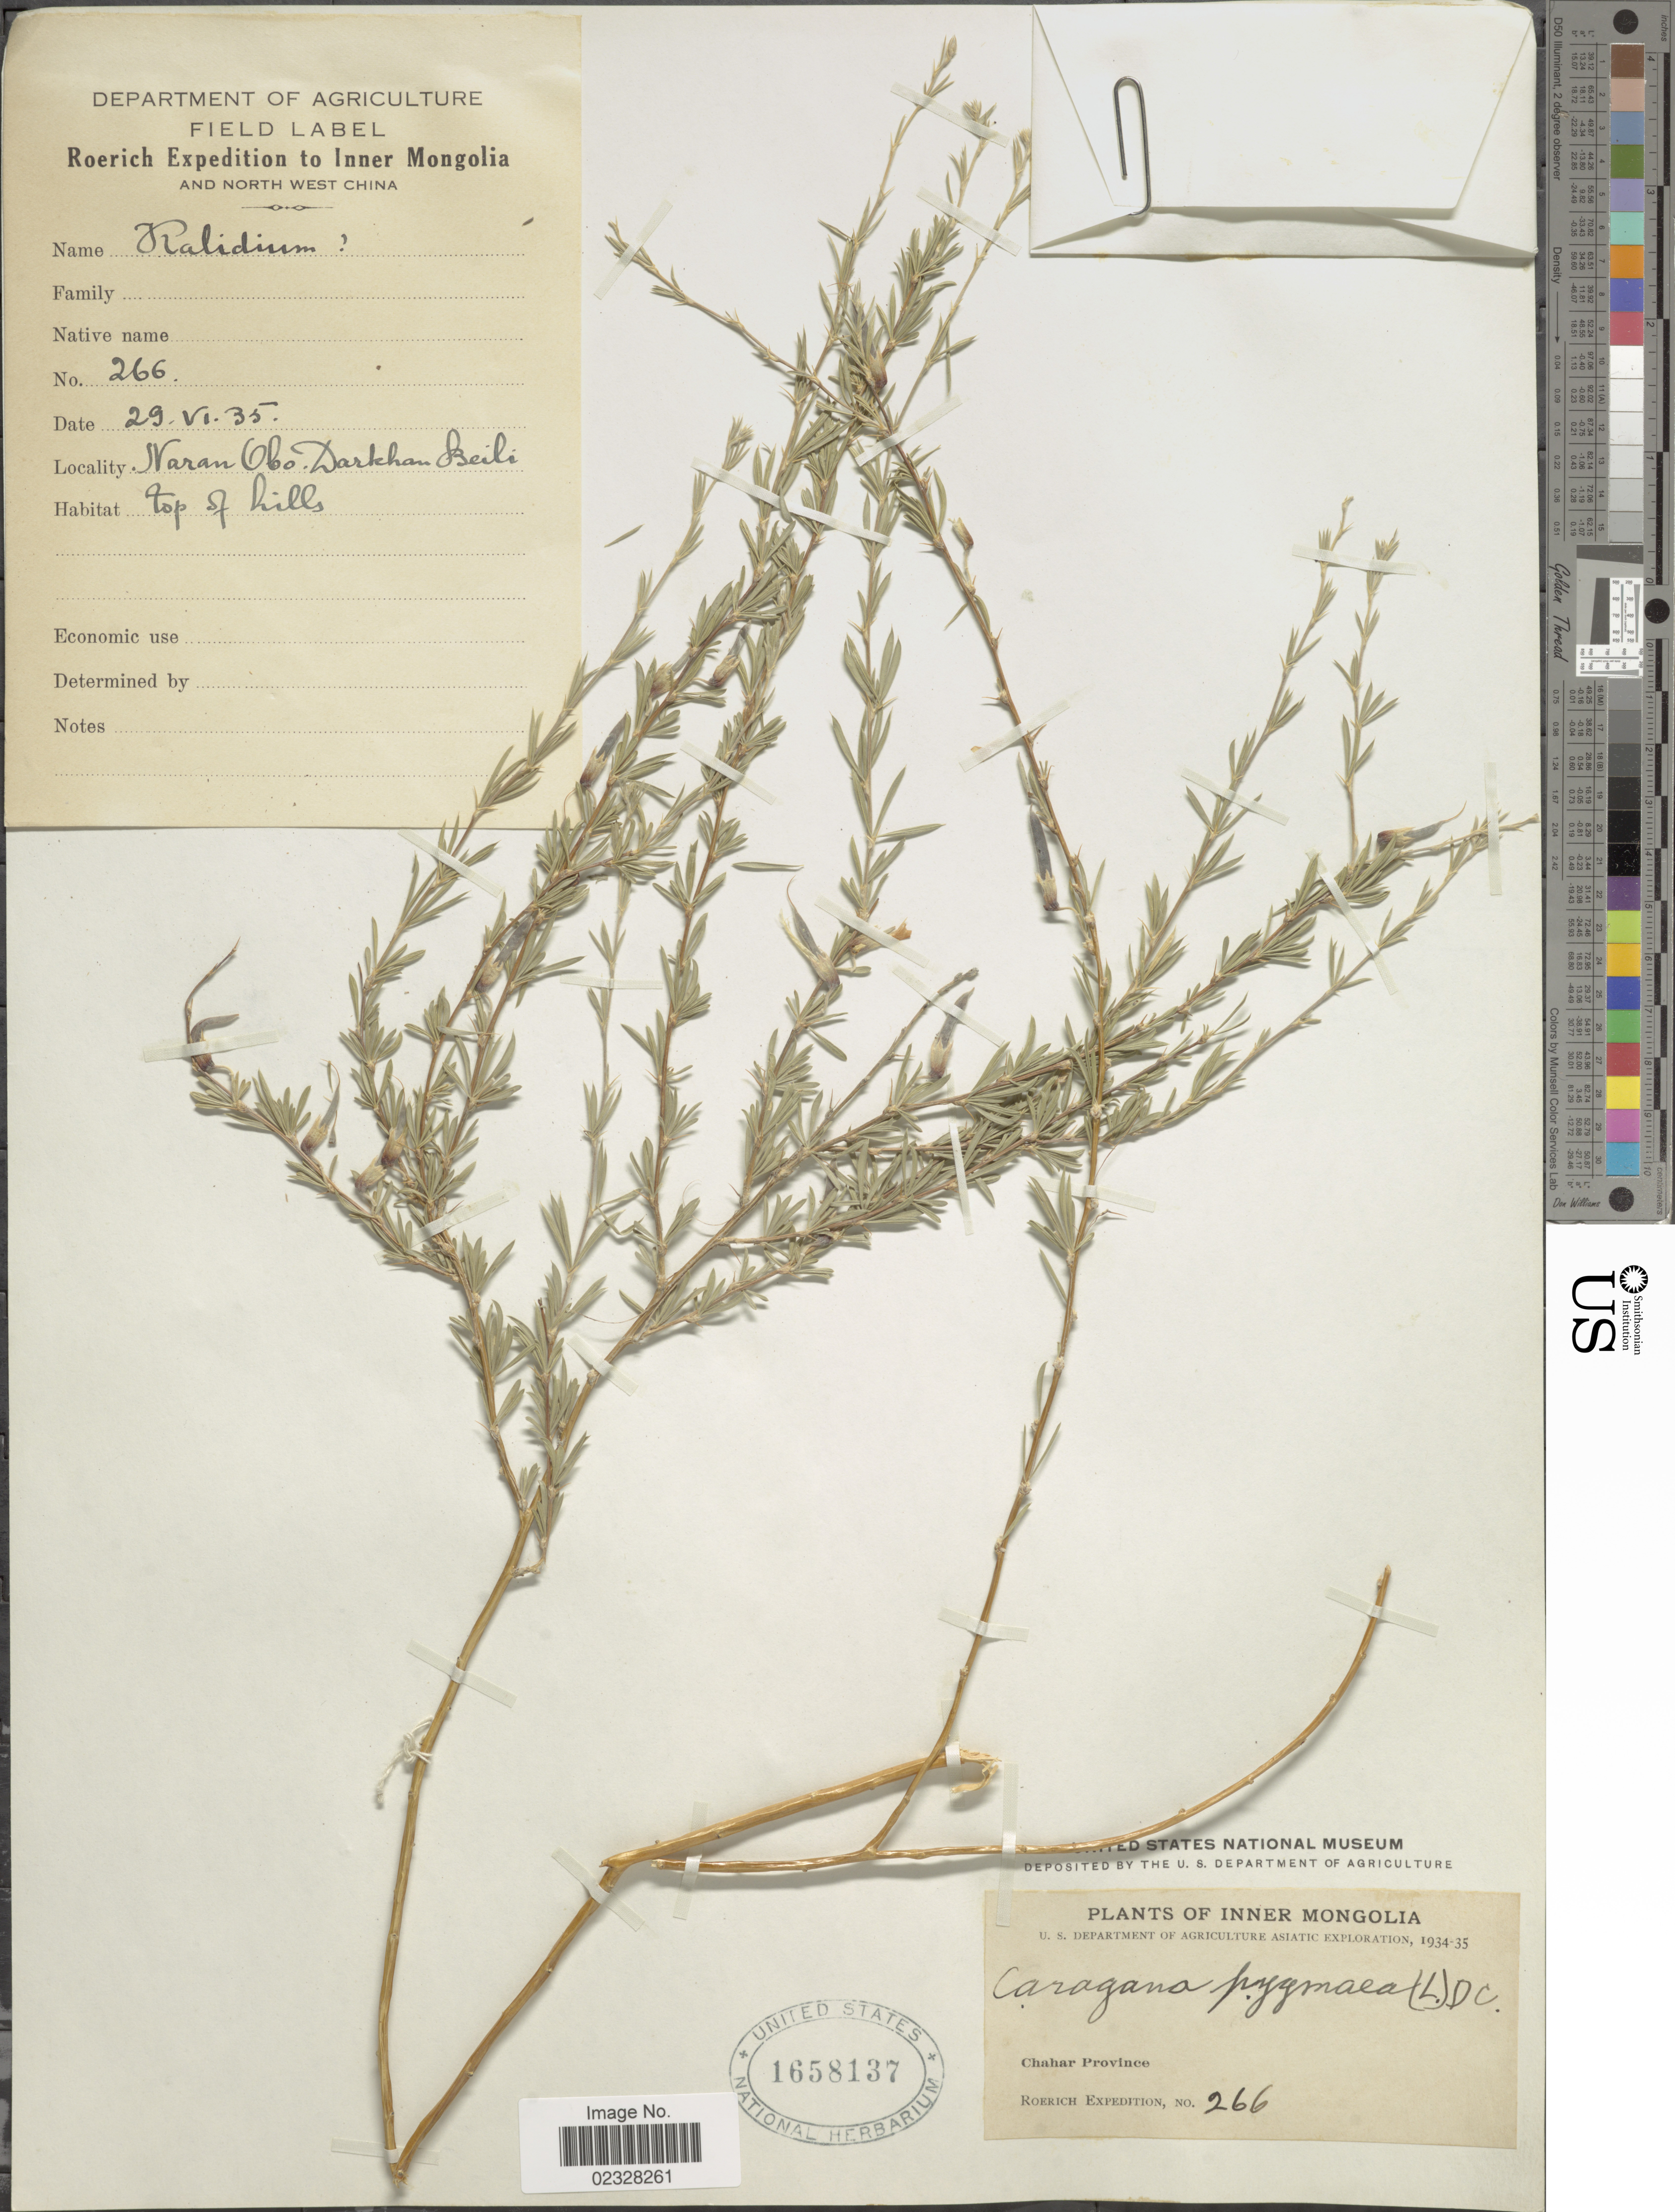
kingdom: Plantae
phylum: Tracheophyta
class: Magnoliopsida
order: Fabales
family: Fabaceae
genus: Caragana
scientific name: Caragana pygmaea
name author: (L.) DC.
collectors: Roerich Expedition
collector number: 266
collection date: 1935-06-29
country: China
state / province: Nei Monggol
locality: Inner Mongolia, Chahar Province, Naran Obo, Darkhan Beili, top of hills.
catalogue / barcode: US 1658137